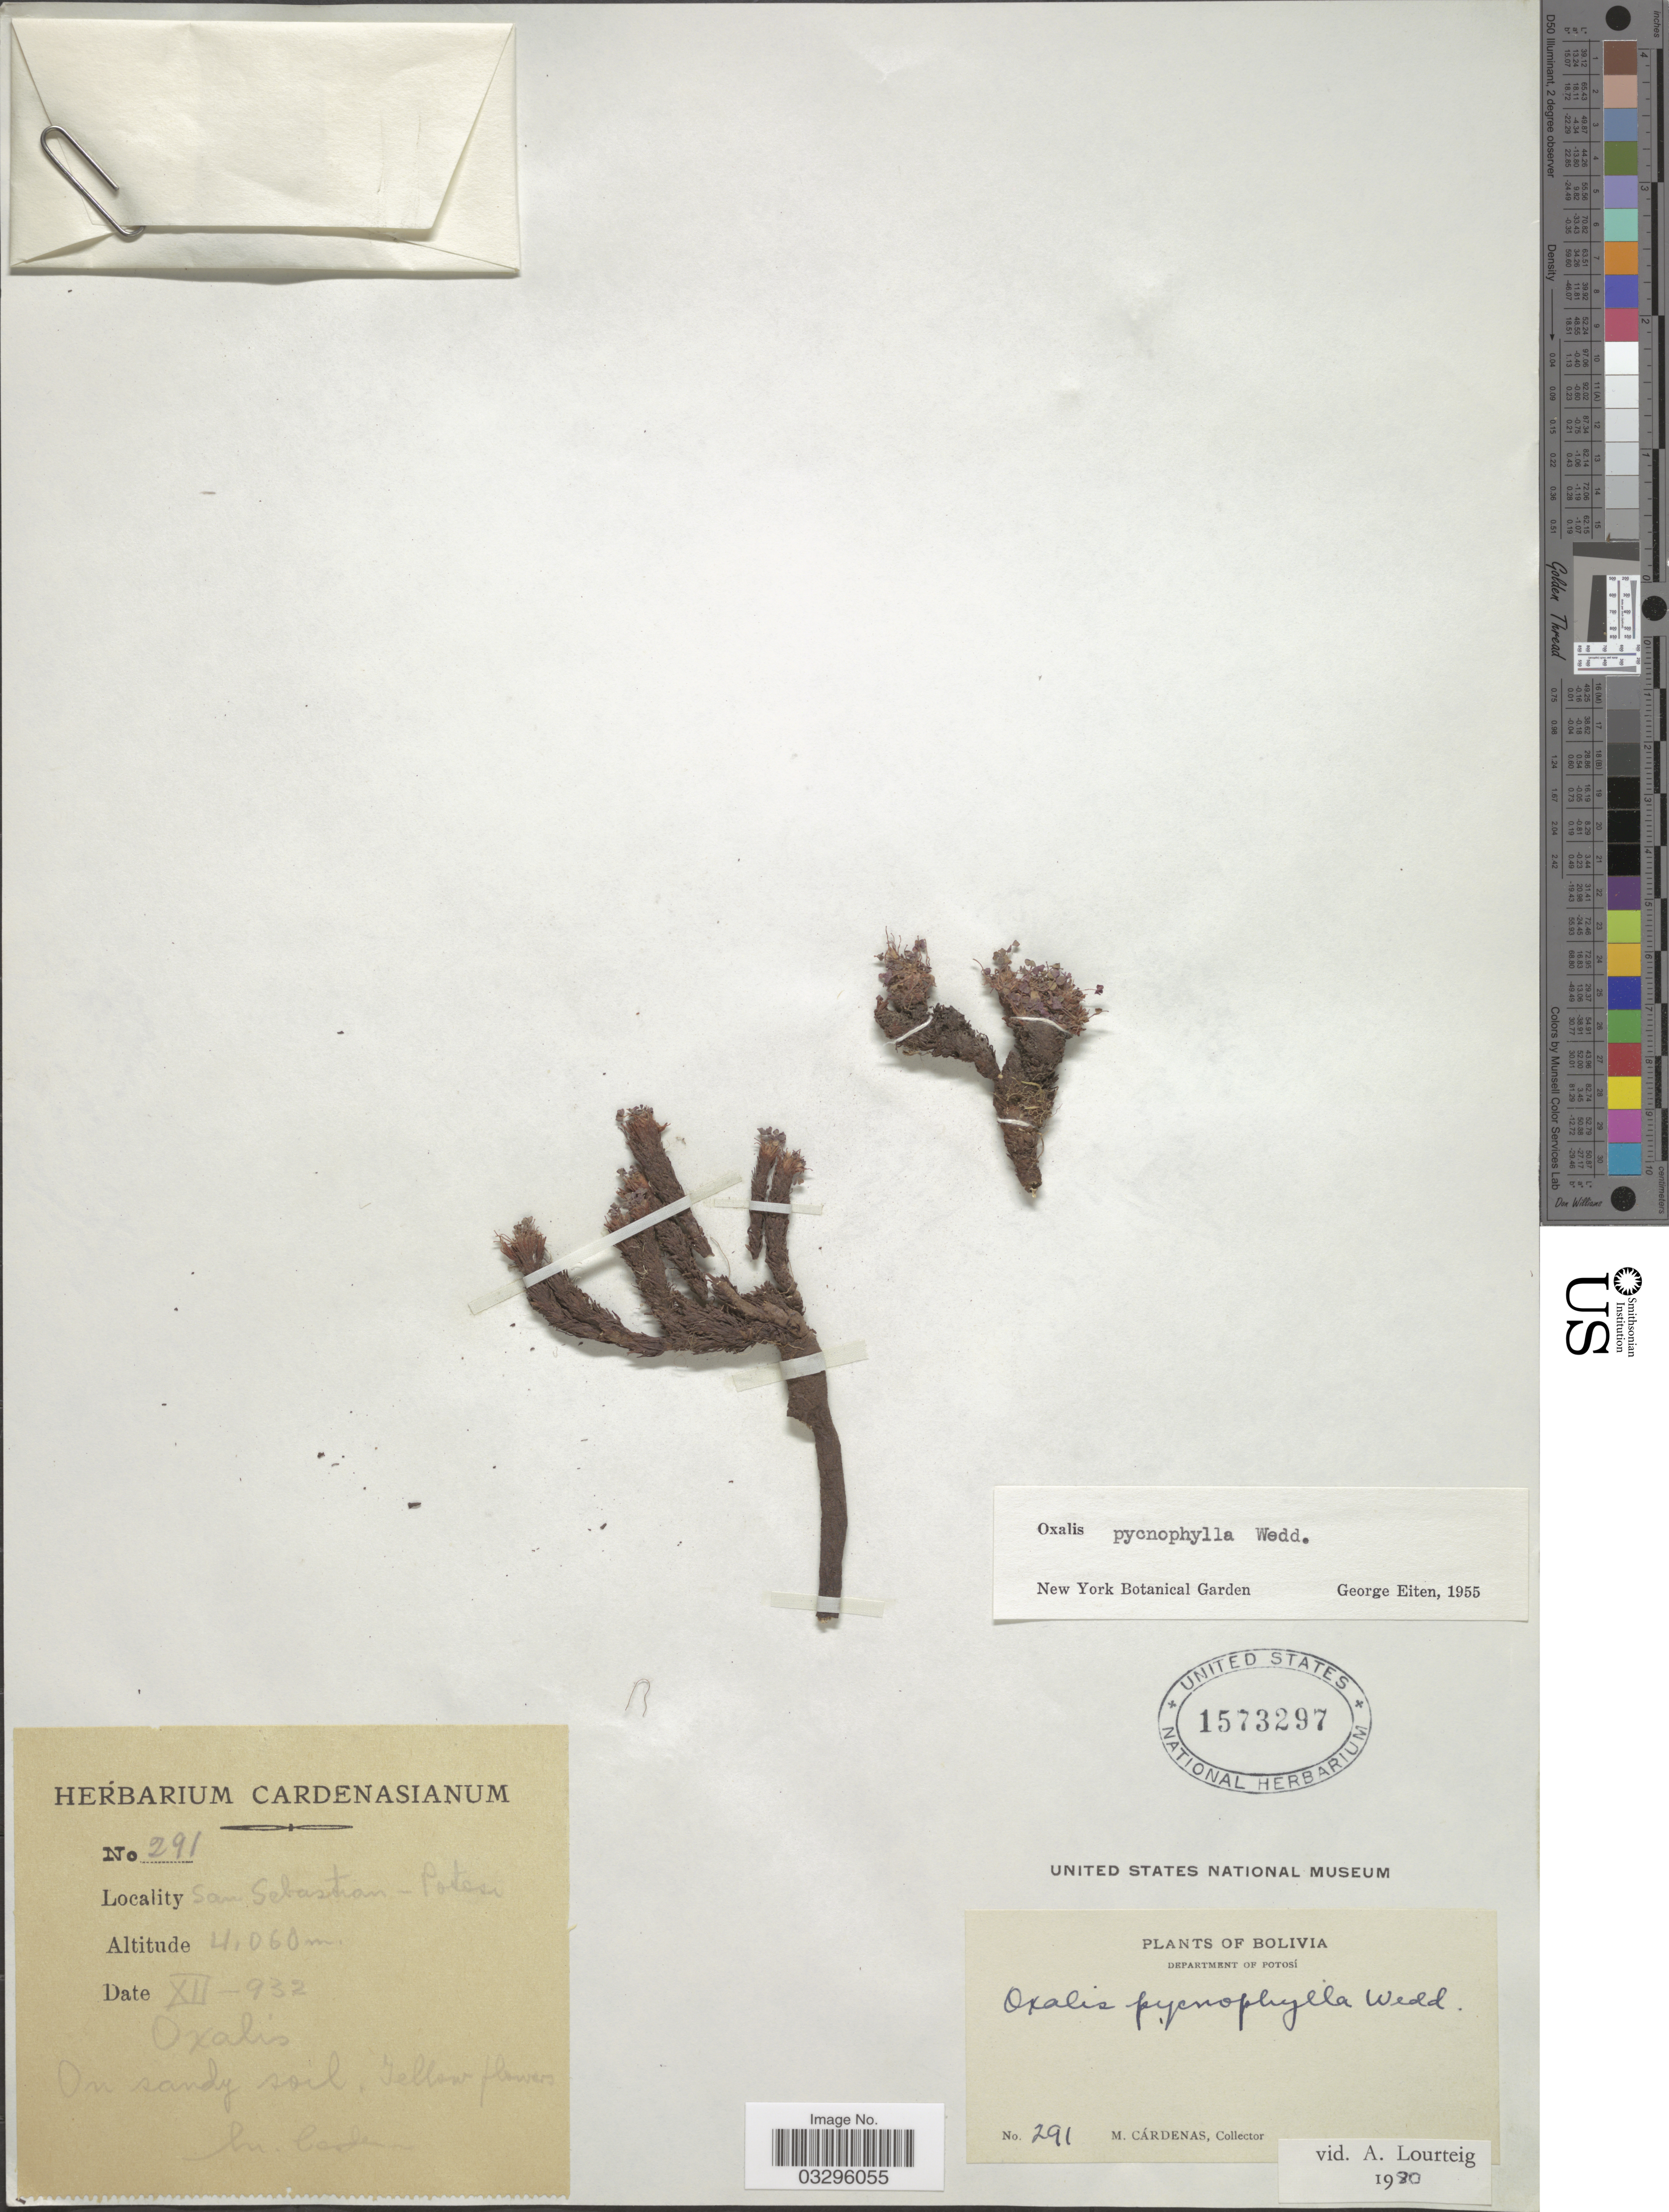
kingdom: Plantae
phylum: Tracheophyta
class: Magnoliopsida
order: Oxalidales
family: Oxalidaceae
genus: Oxalis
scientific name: Oxalis pycnophylla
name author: Wedd.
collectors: M. Cárdenas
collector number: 291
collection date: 1932-12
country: Bolivia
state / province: Potosi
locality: Department of Potosí. San Sebastian-Potosi.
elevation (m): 4060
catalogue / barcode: US 1573297